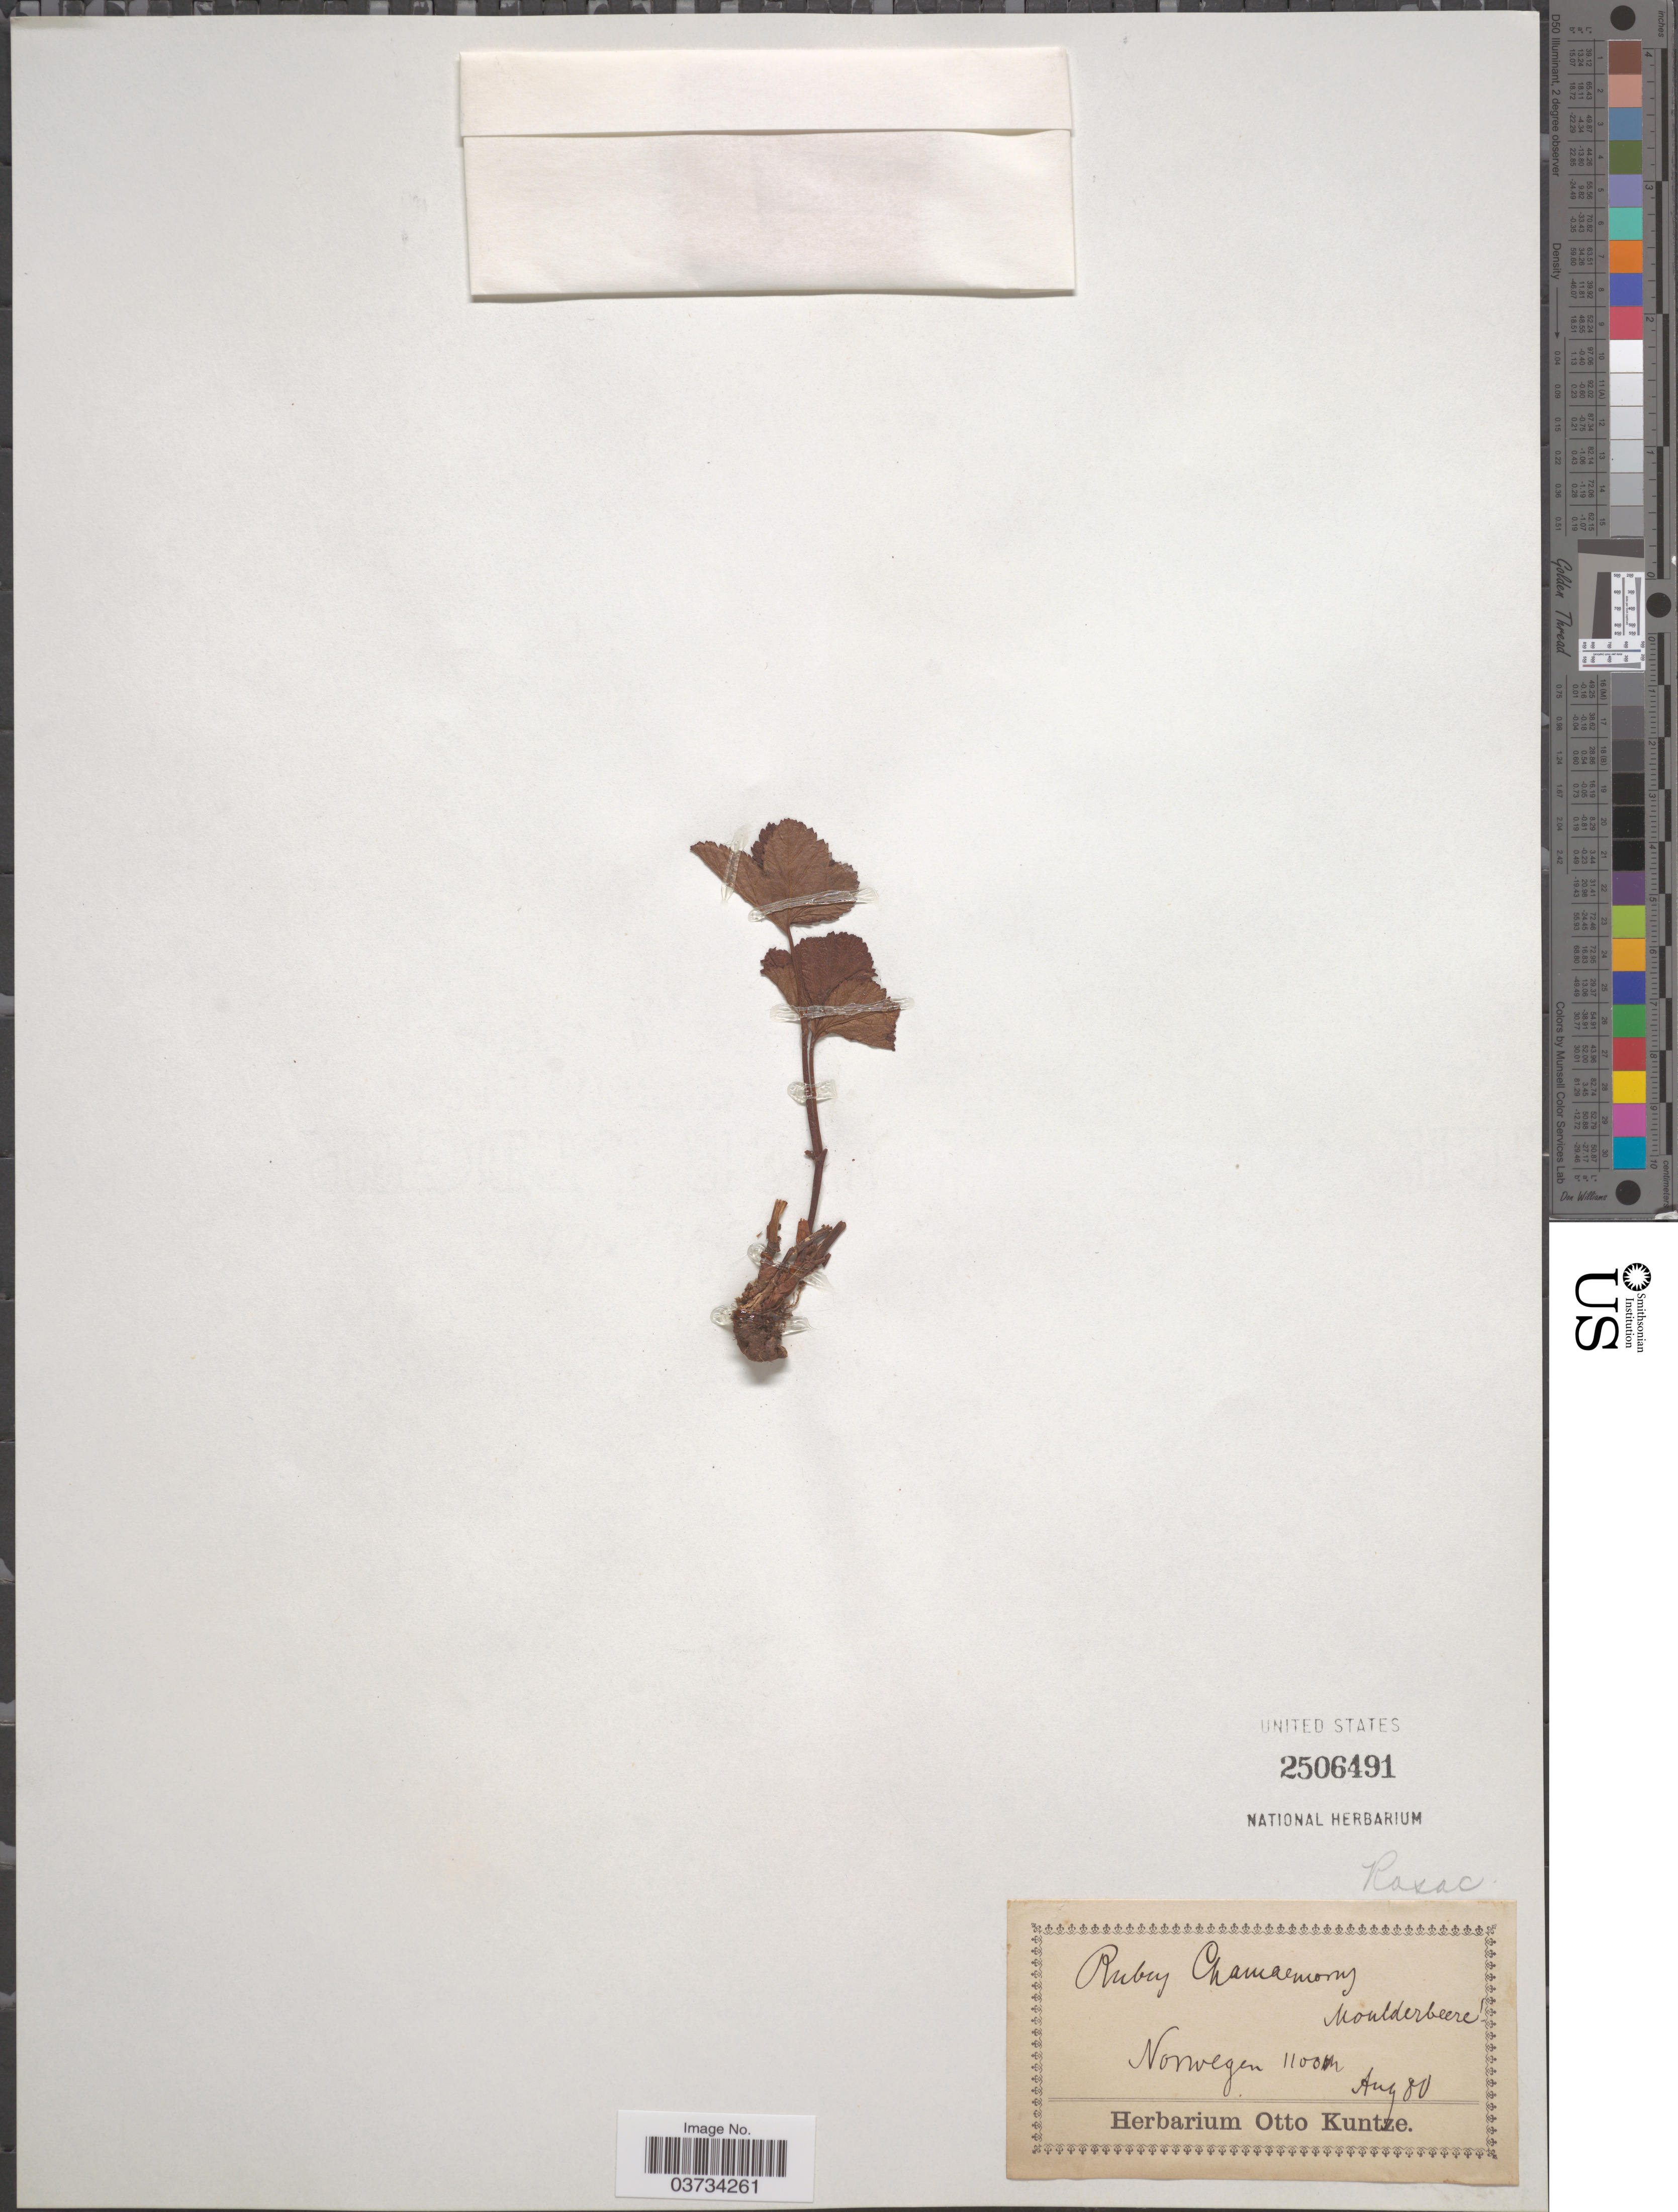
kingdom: Plantae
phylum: Tracheophyta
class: Magnoliopsida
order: Rosales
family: Rosaceae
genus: Rubus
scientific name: Rubus chamaemorus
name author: L.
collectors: ex herb. Otto Kuntze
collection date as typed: Transcribed d/m/y: /8/80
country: Norway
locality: Norwegen.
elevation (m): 1100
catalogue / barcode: US 2506491